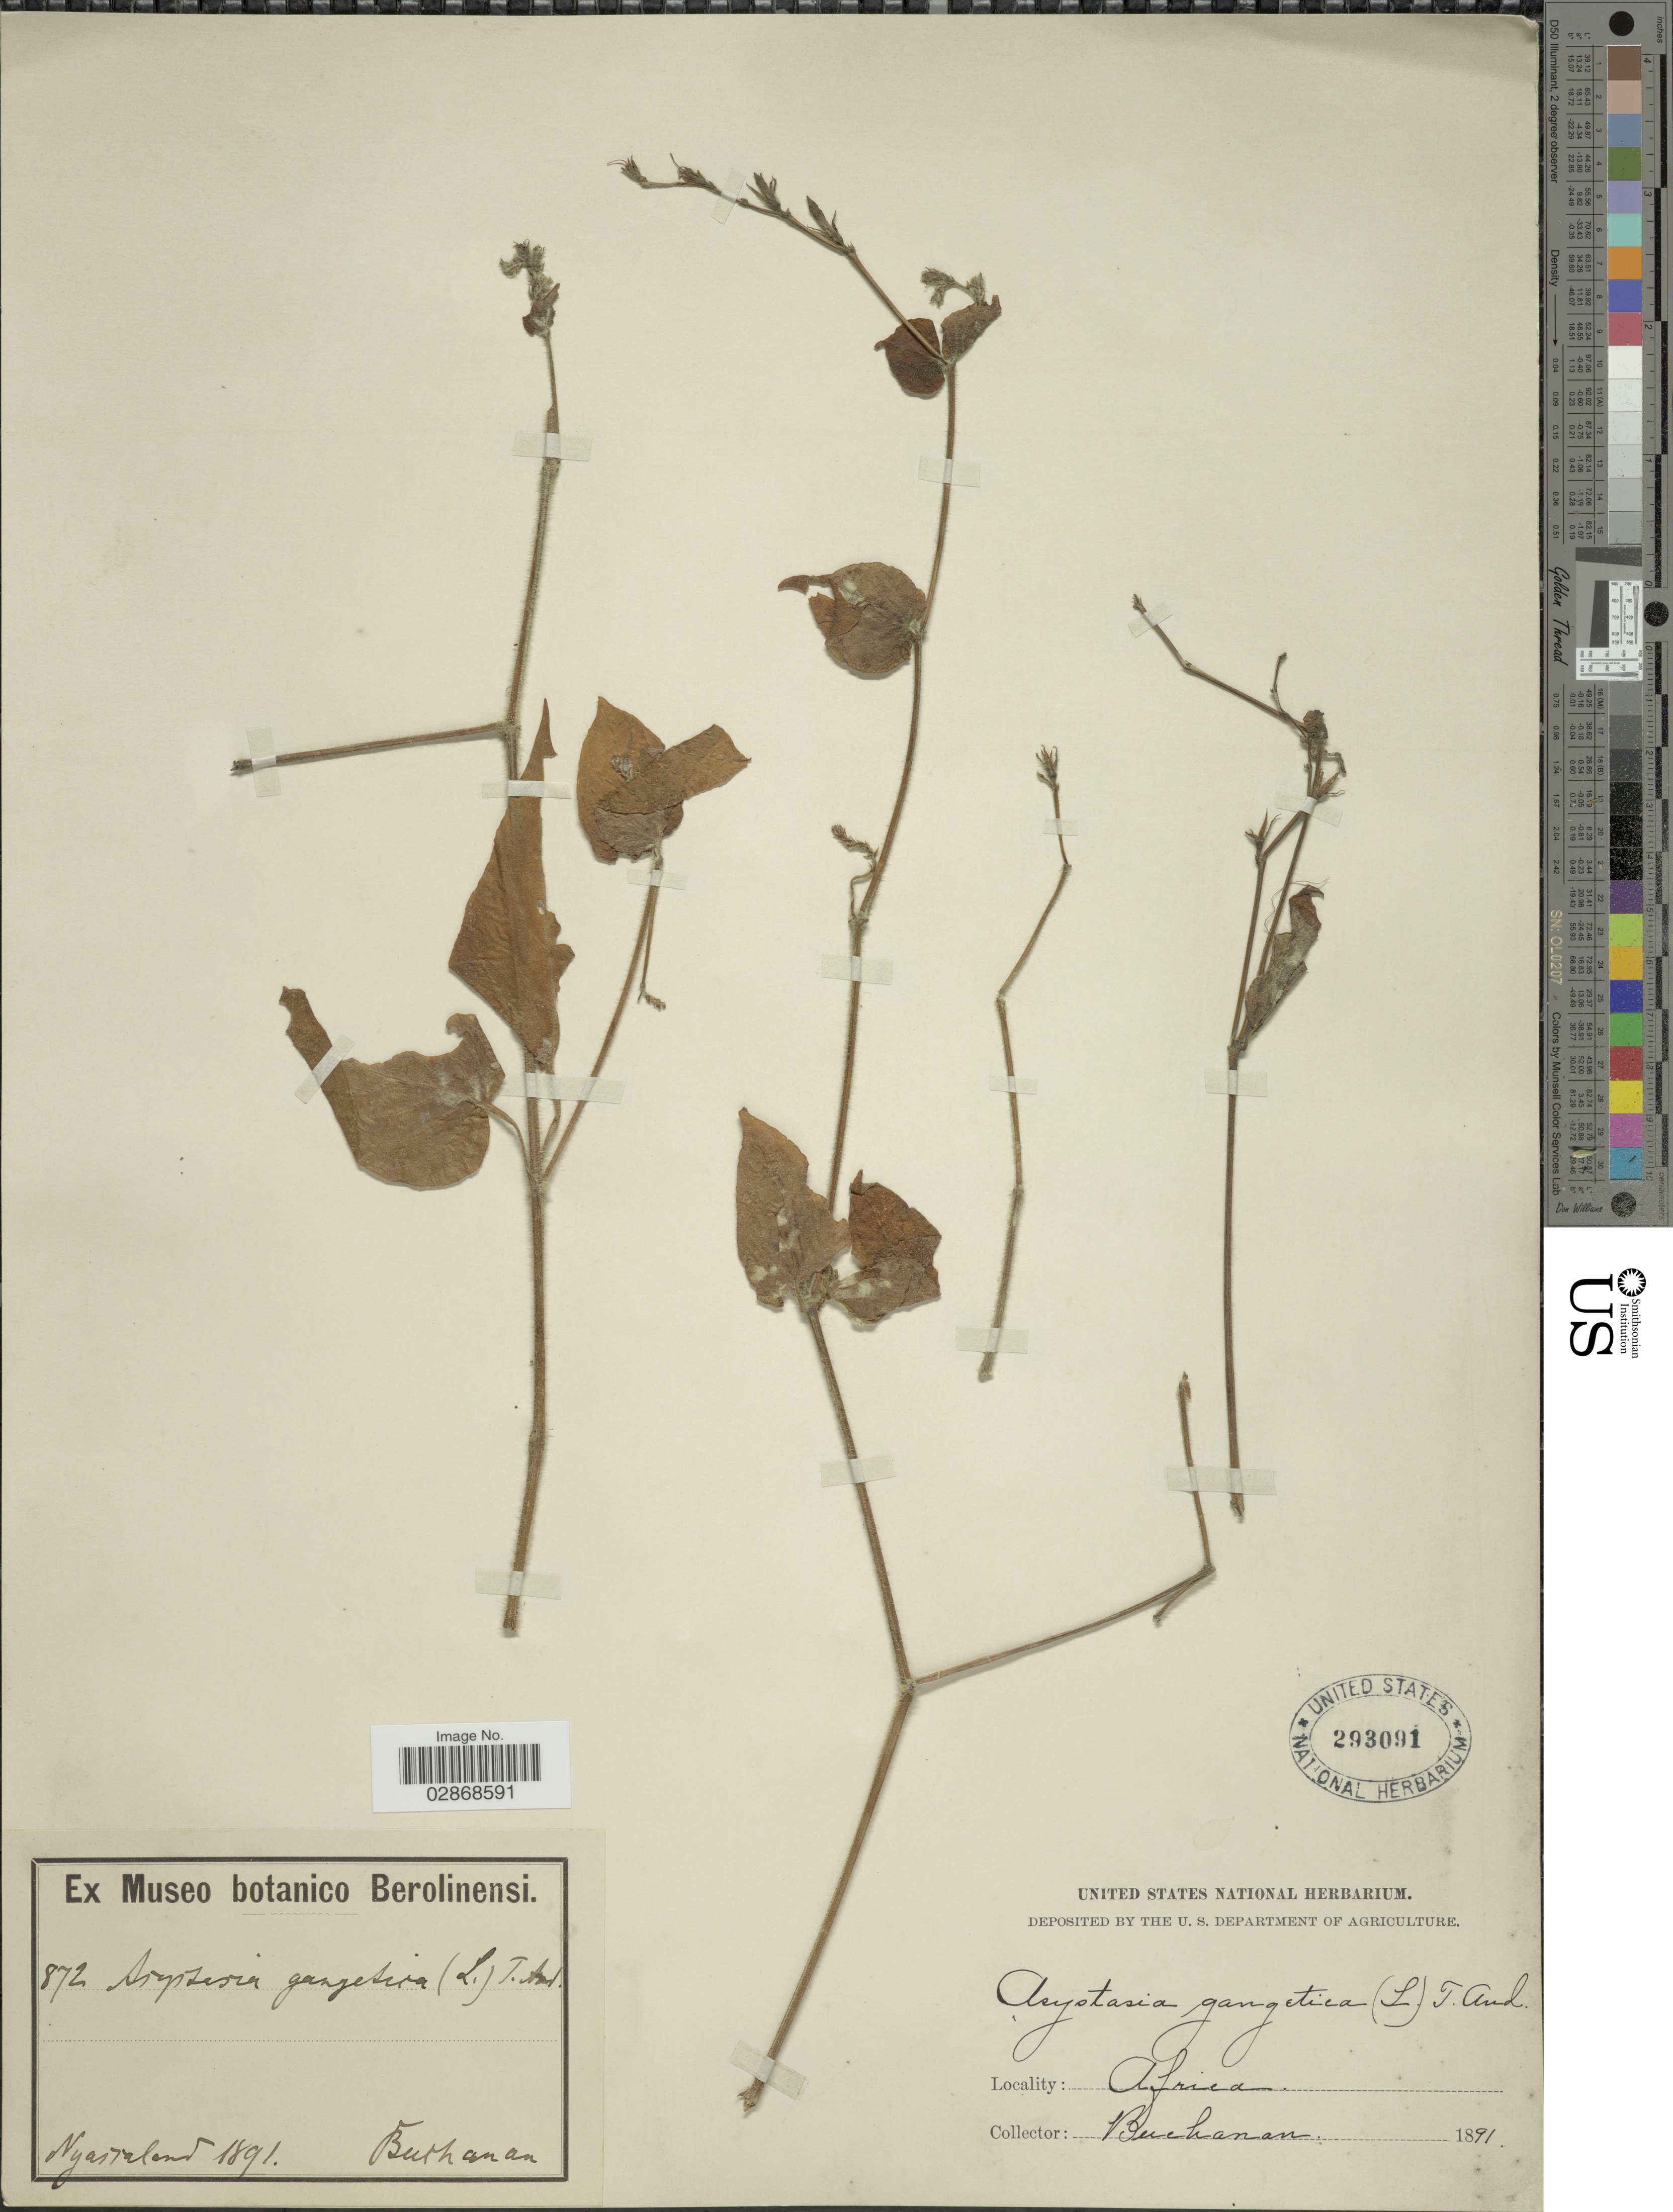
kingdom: Plantae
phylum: Tracheophyta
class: Magnoliopsida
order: Lamiales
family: Acanthaceae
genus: Asystasia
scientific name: Asystasia coromandeliana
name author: Nees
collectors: -. Buchanan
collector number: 872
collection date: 1891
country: Malawi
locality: Nyassaland.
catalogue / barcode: US 293091